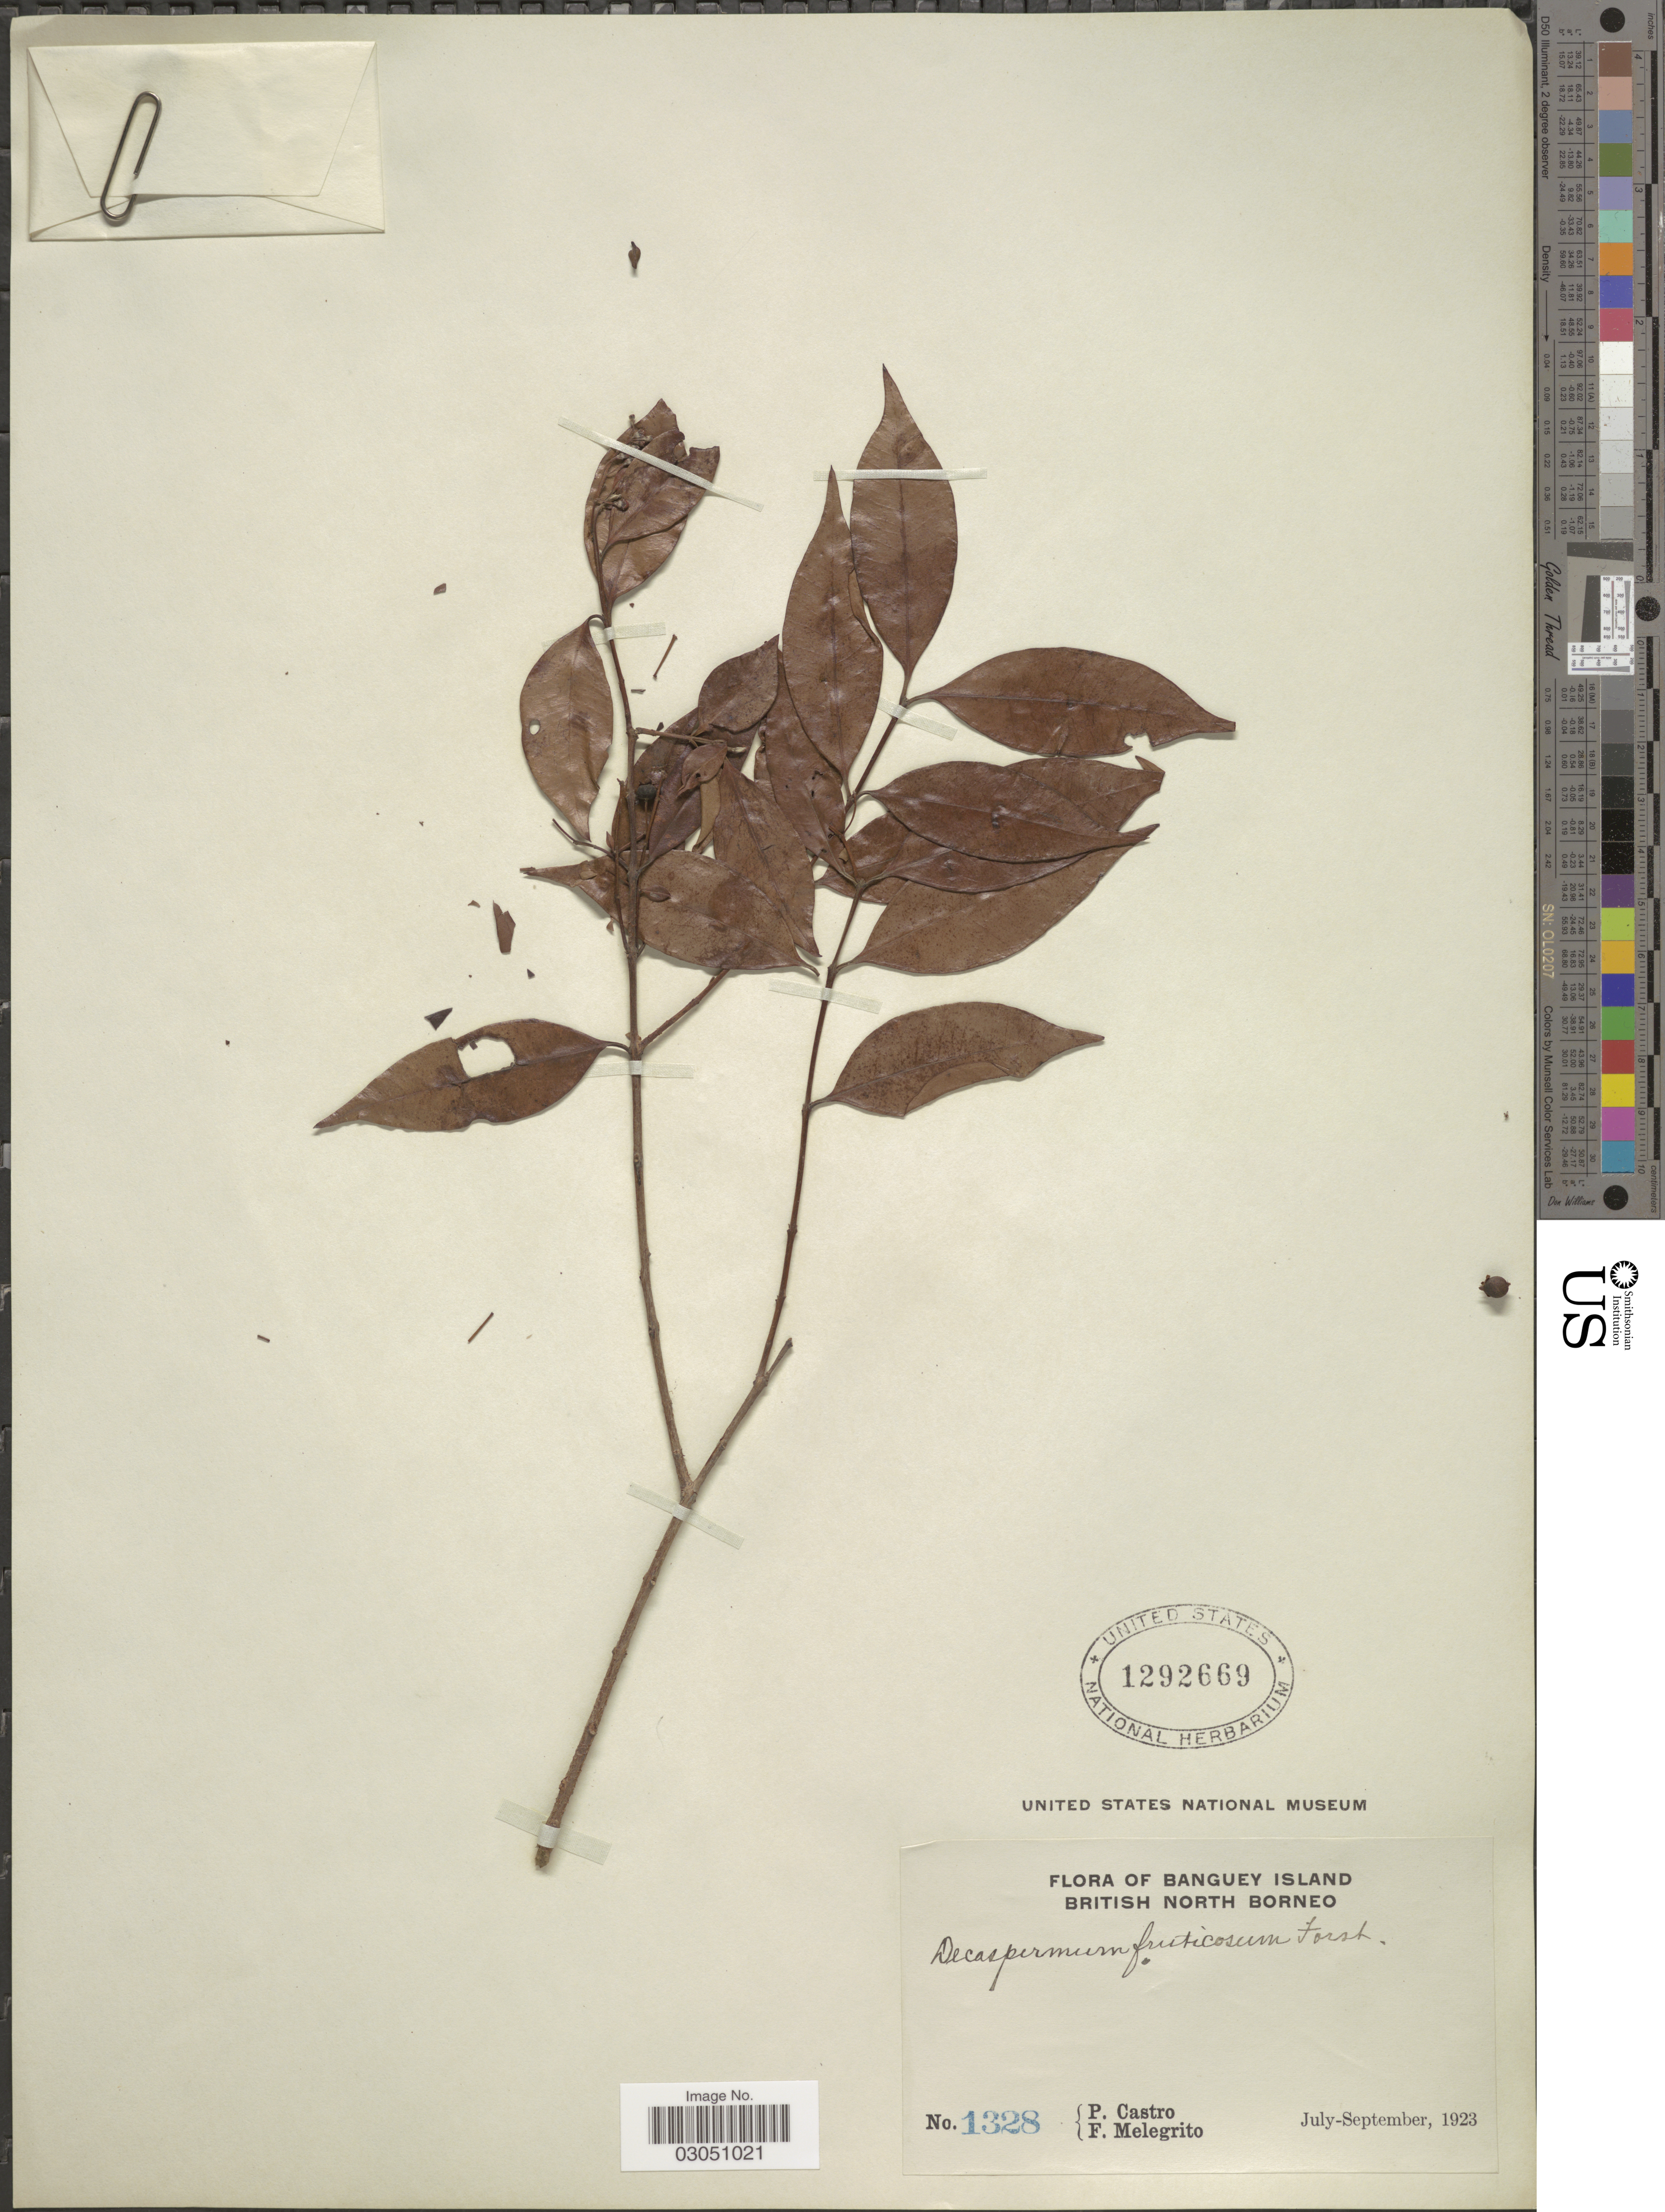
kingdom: Plantae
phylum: Tracheophyta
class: Magnoliopsida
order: Myrtales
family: Myrtaceae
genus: Decaspermum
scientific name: Decaspermum fruticosum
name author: J.R. Forst. & G. Forst.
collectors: P. Castro & F. Melegrito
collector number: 1328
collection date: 1923-07/1923-09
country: Malaysia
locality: Banguey Island. British North Borneo.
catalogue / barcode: US 1292669